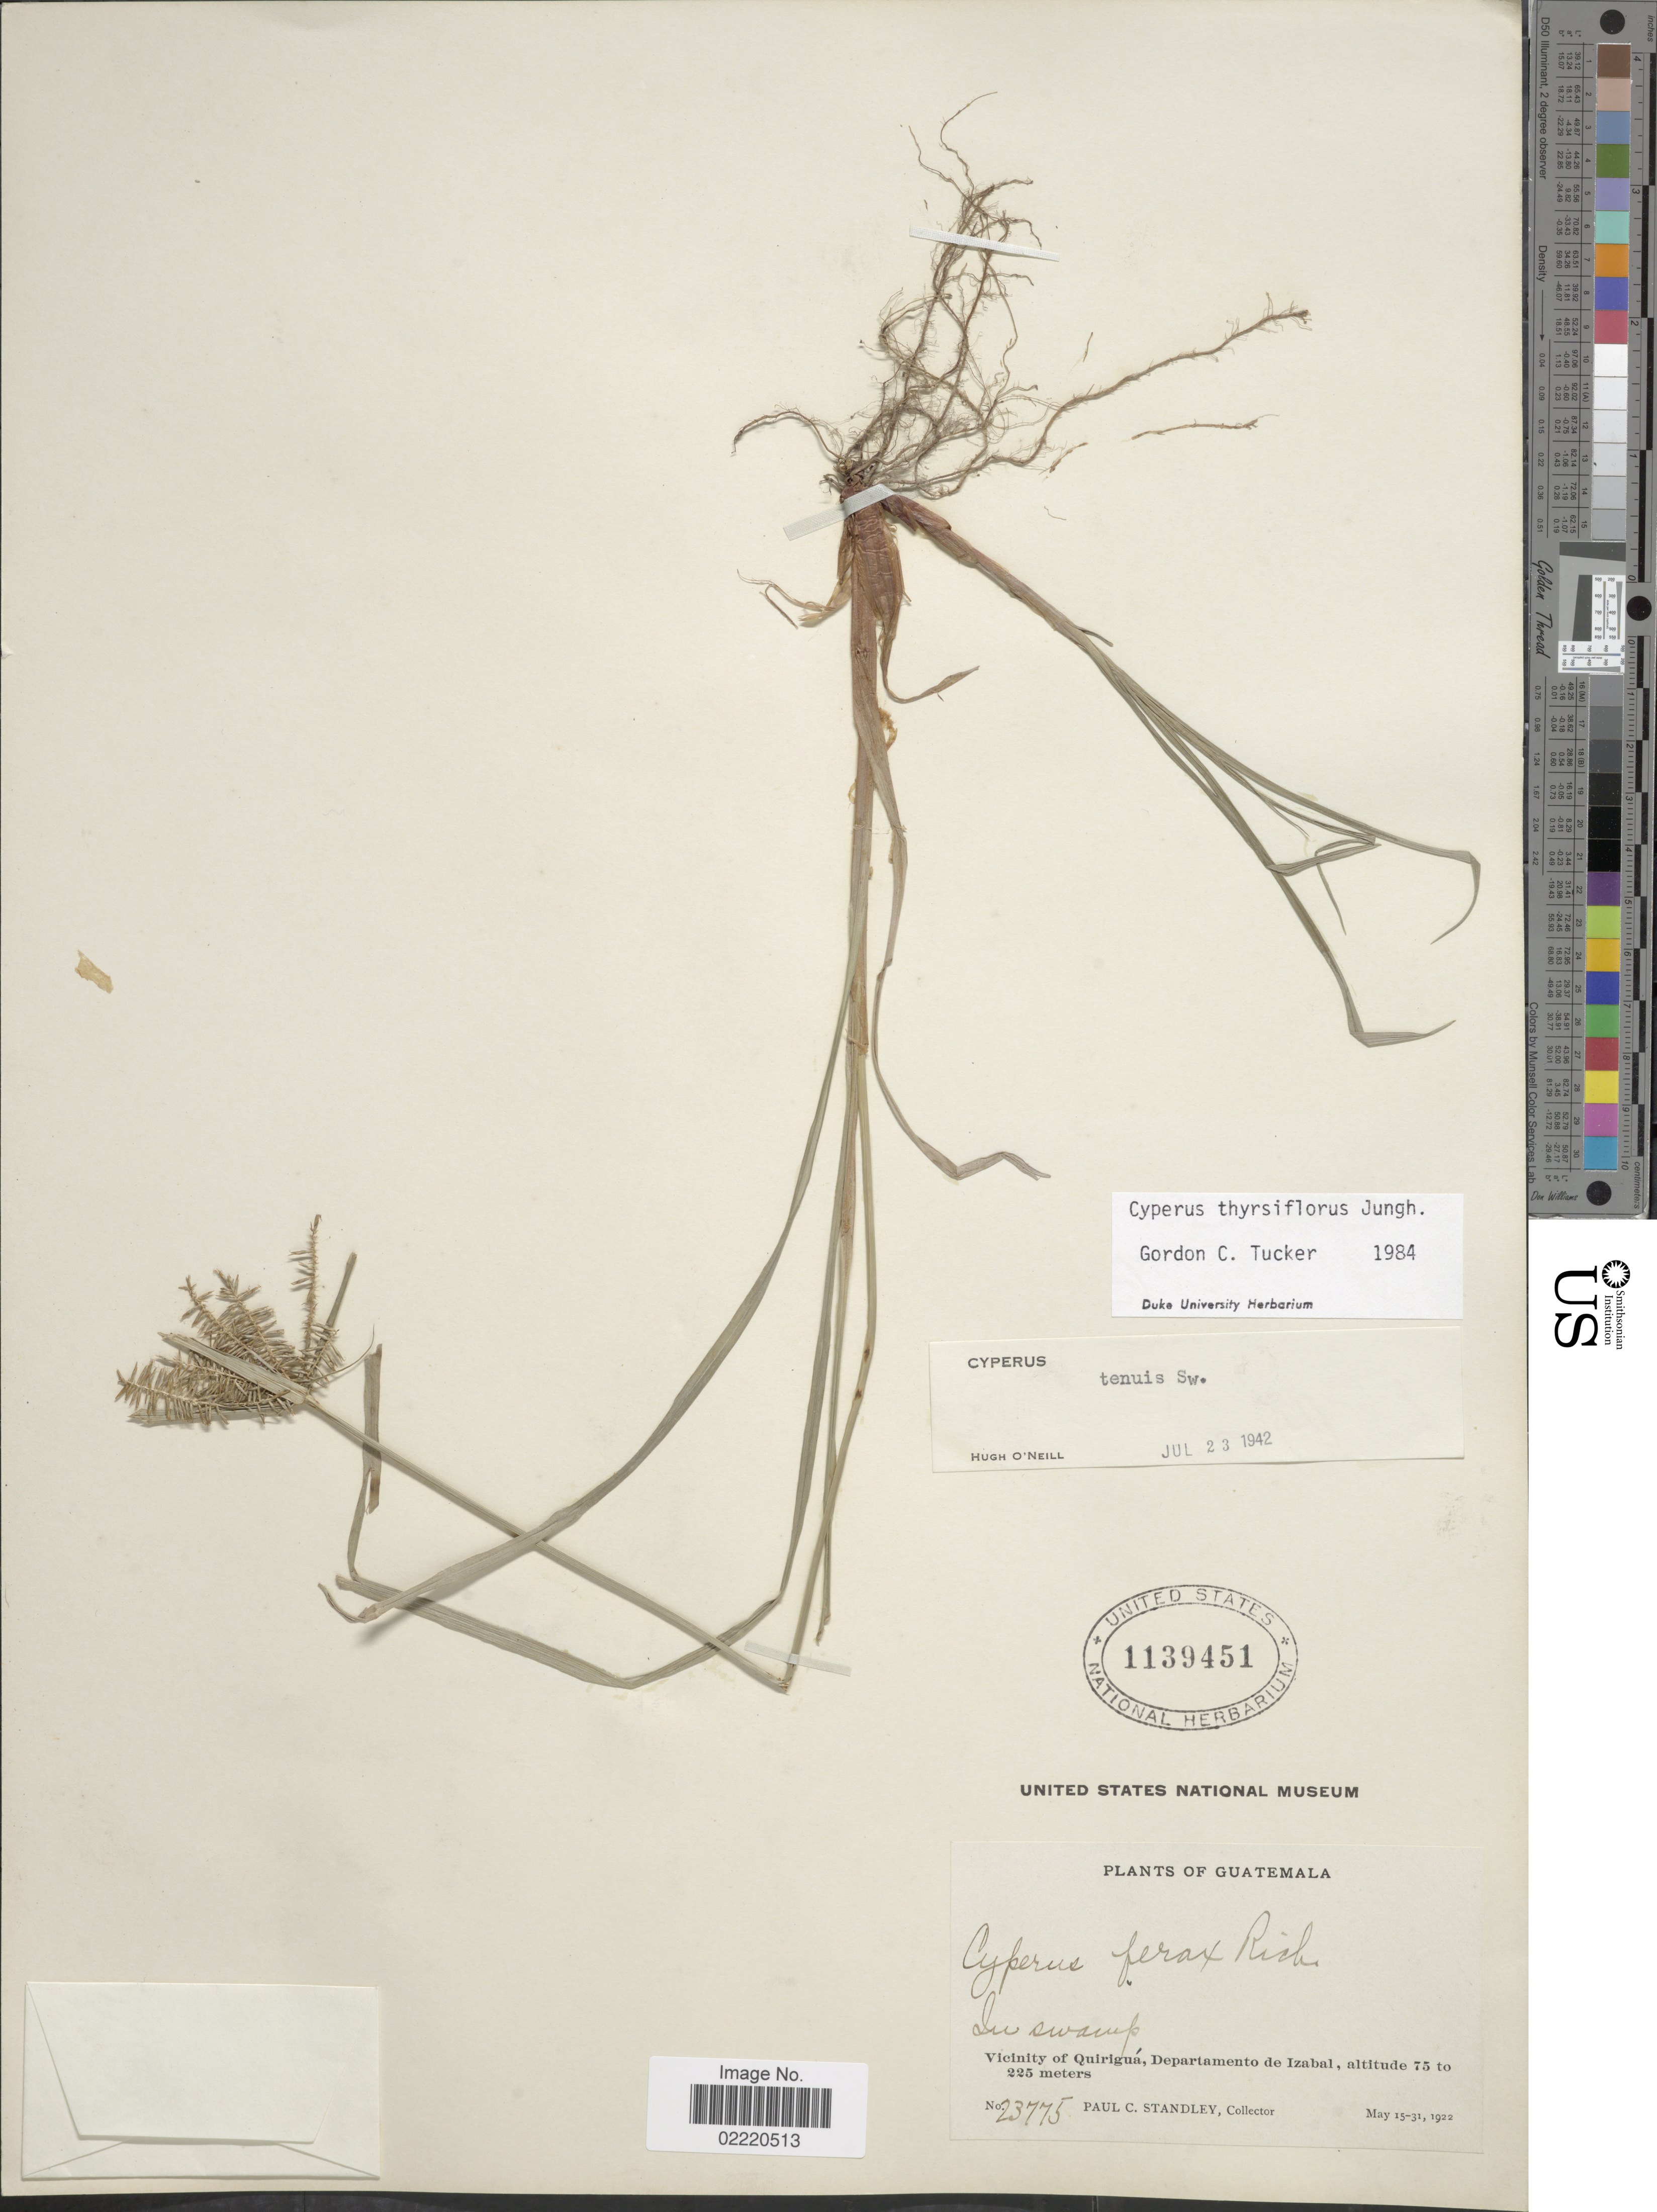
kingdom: Plantae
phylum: Tracheophyta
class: Liliopsida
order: Poales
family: Cyperaceae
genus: Cyperus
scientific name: Cyperus thyrsiflorus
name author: Jungh.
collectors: P. C. Standley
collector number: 23775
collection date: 1922-05-15/1922-05-31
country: Guatemala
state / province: Izabal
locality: In swamp, Vicinity of Quirigua.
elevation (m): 75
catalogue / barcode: US 1139451